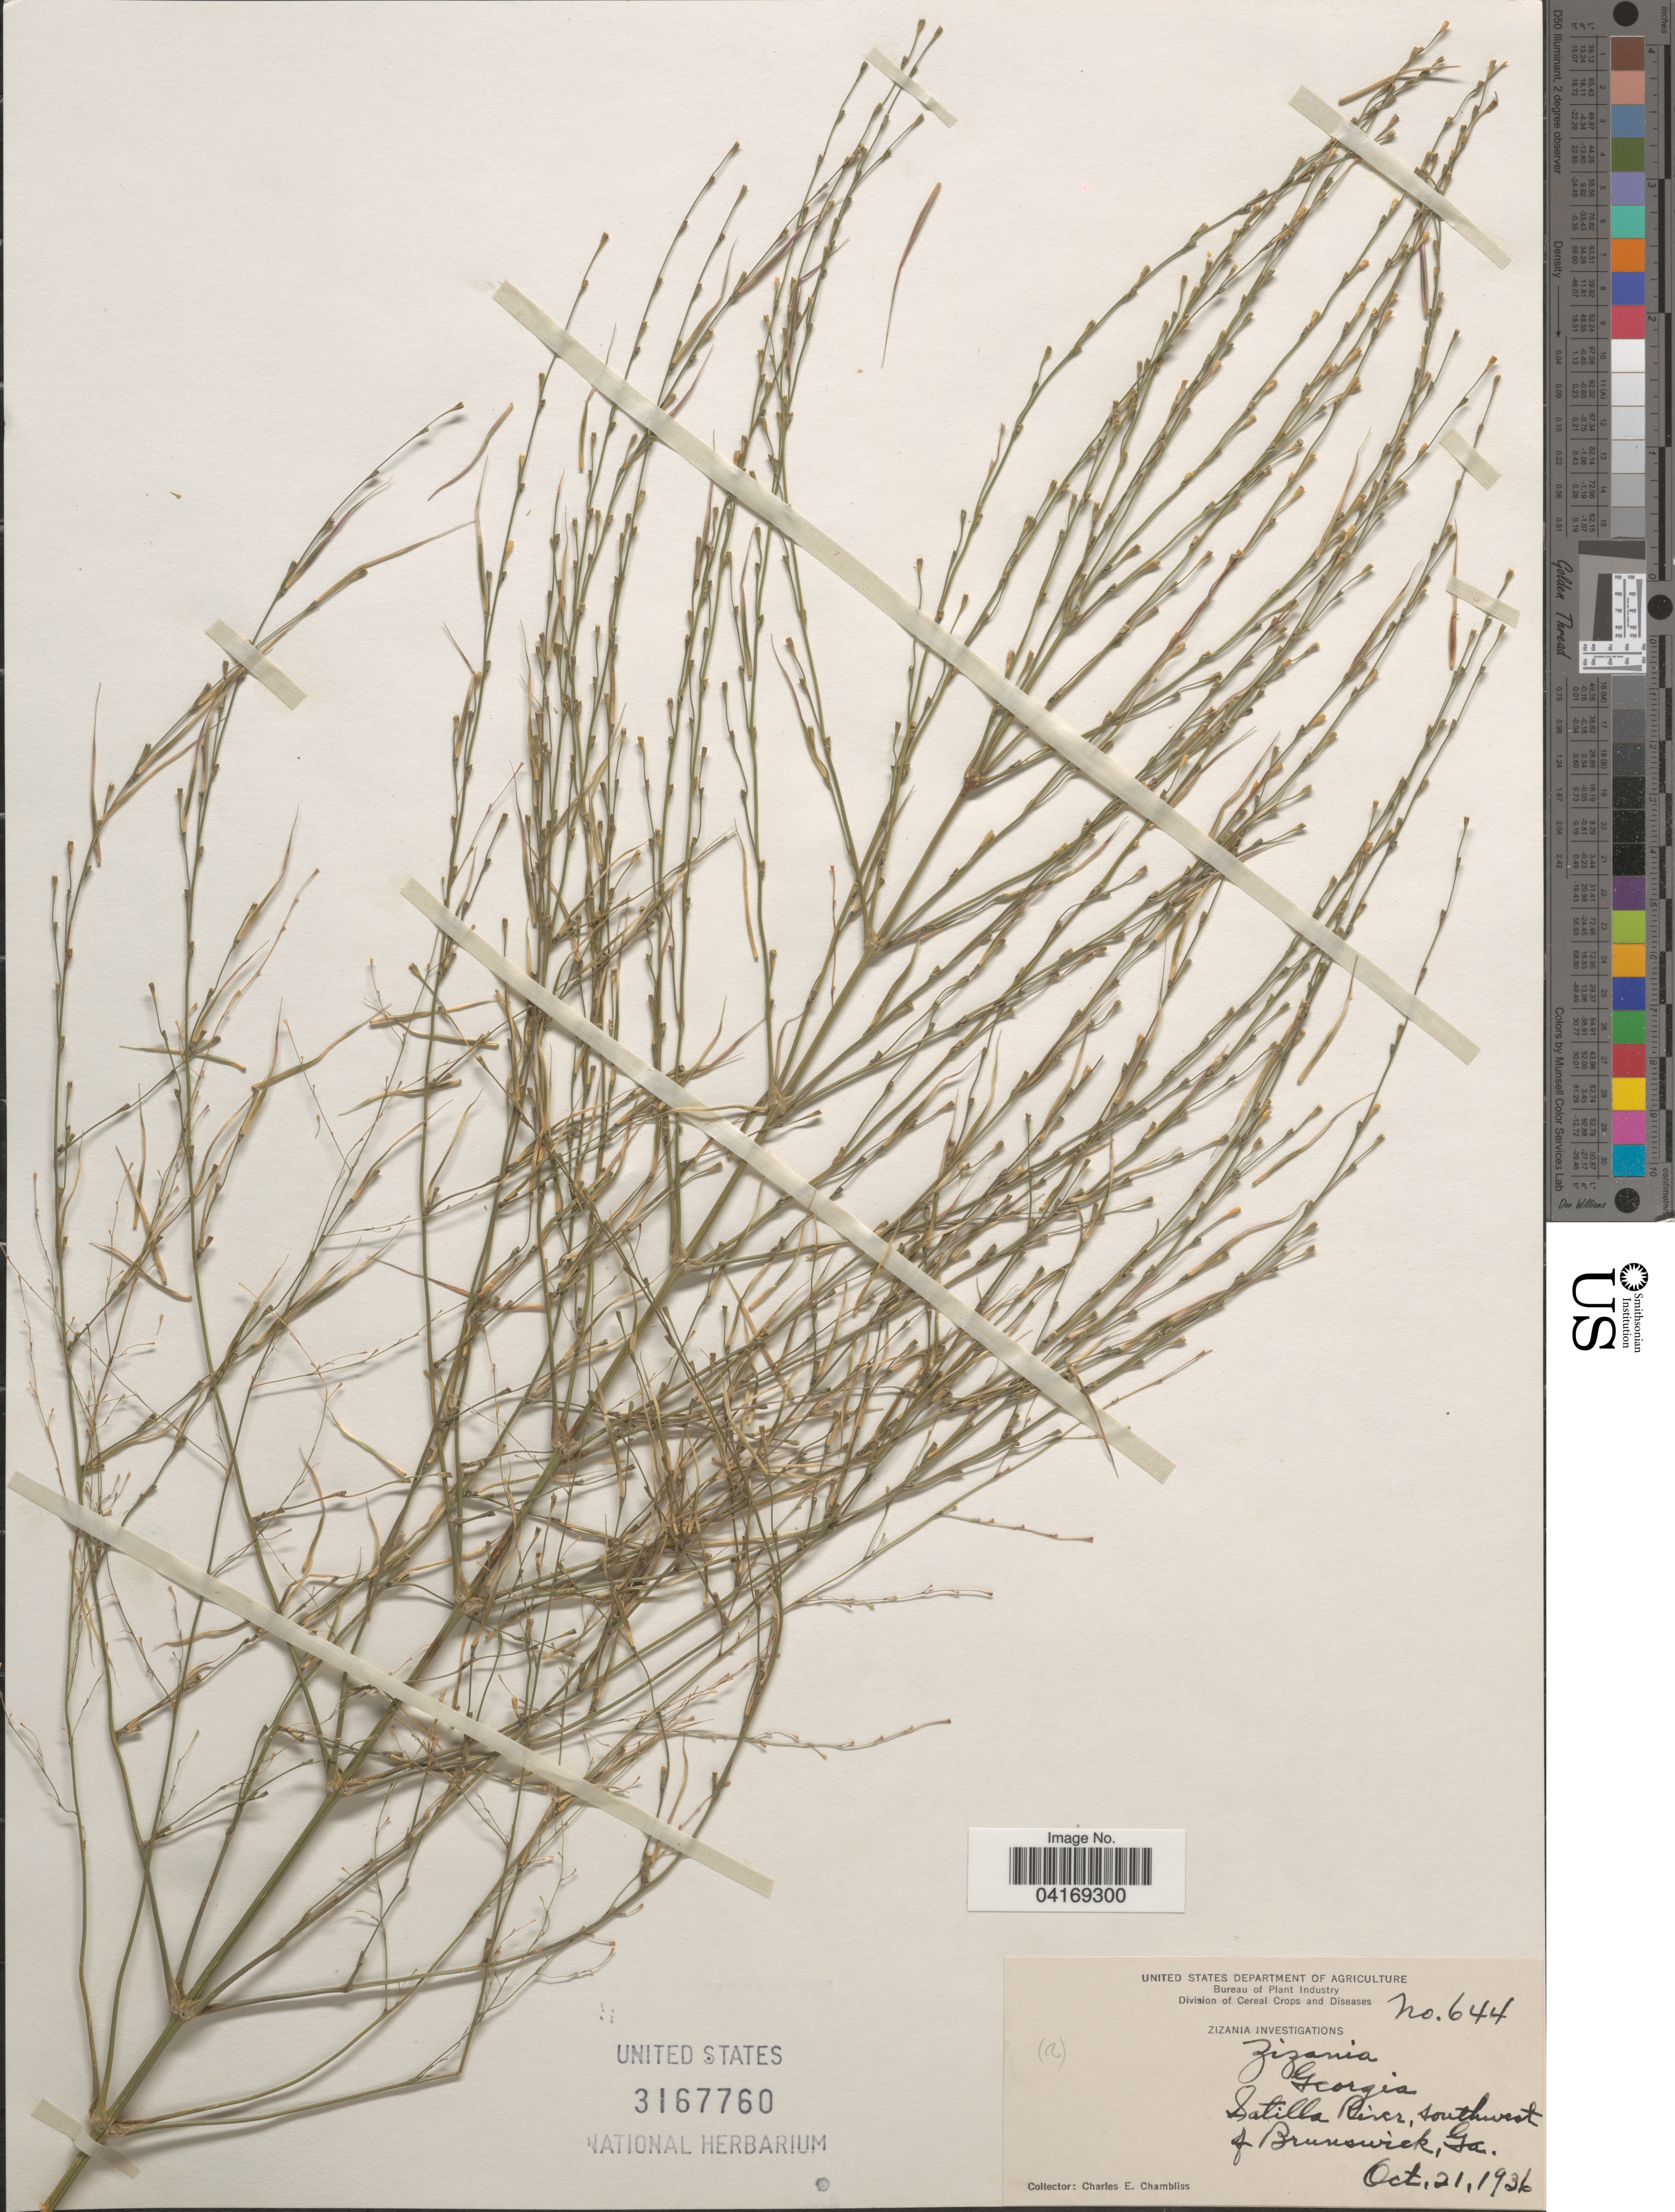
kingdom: Plantae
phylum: Tracheophyta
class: Liliopsida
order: Poales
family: Poaceae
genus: Zizania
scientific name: Zizania sp.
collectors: C. Chambliss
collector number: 644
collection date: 1936-10-21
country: United States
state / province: Georgia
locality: Satilla River, southwest of Brunswick.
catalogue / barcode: US 3167760